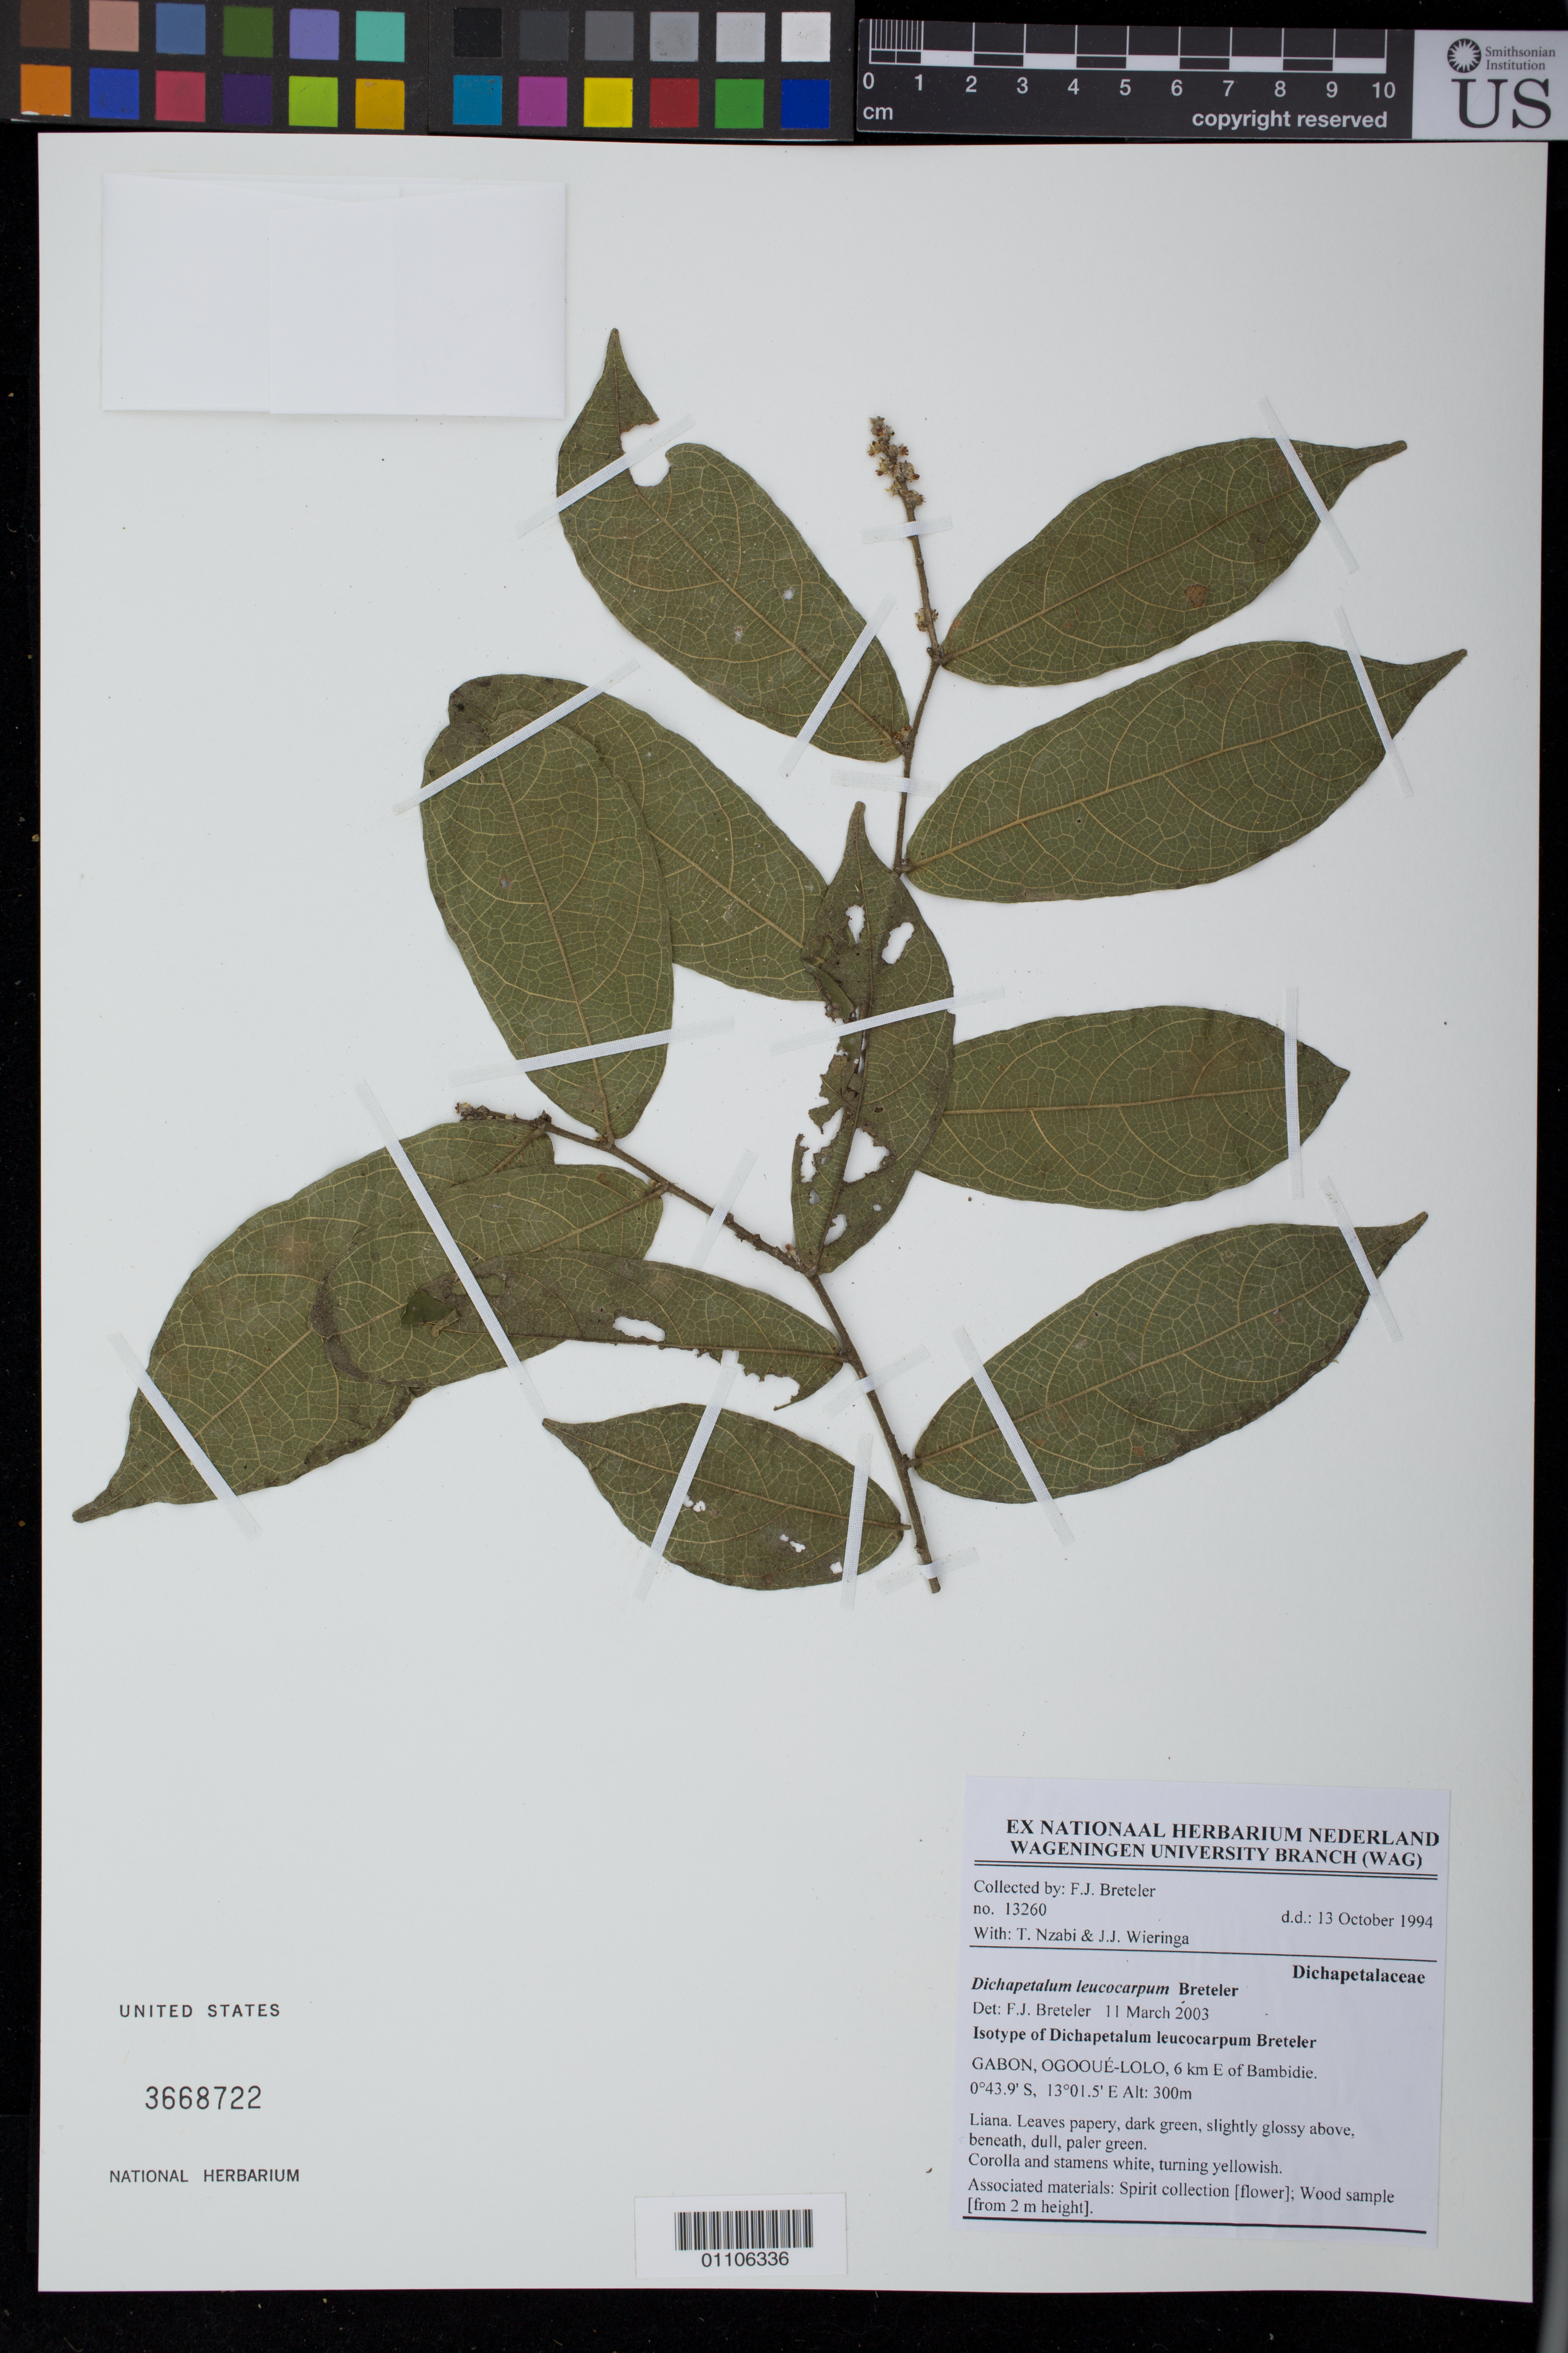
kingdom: Plantae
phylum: Tracheophyta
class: Magnoliopsida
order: Malpighiales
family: Dichapetalaceae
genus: Dichapetalum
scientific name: Dichapetalum leucocarpum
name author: Breteler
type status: Isotype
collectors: F. J. Breteler, T. Nzabi & J. J. Wieringa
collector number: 13260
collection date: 1994-10-13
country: Gabon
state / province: Ogooué-Lolo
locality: Gabon, Ogooué-Lolo, 6 km E of Bambidie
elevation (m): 300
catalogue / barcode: US 3668722